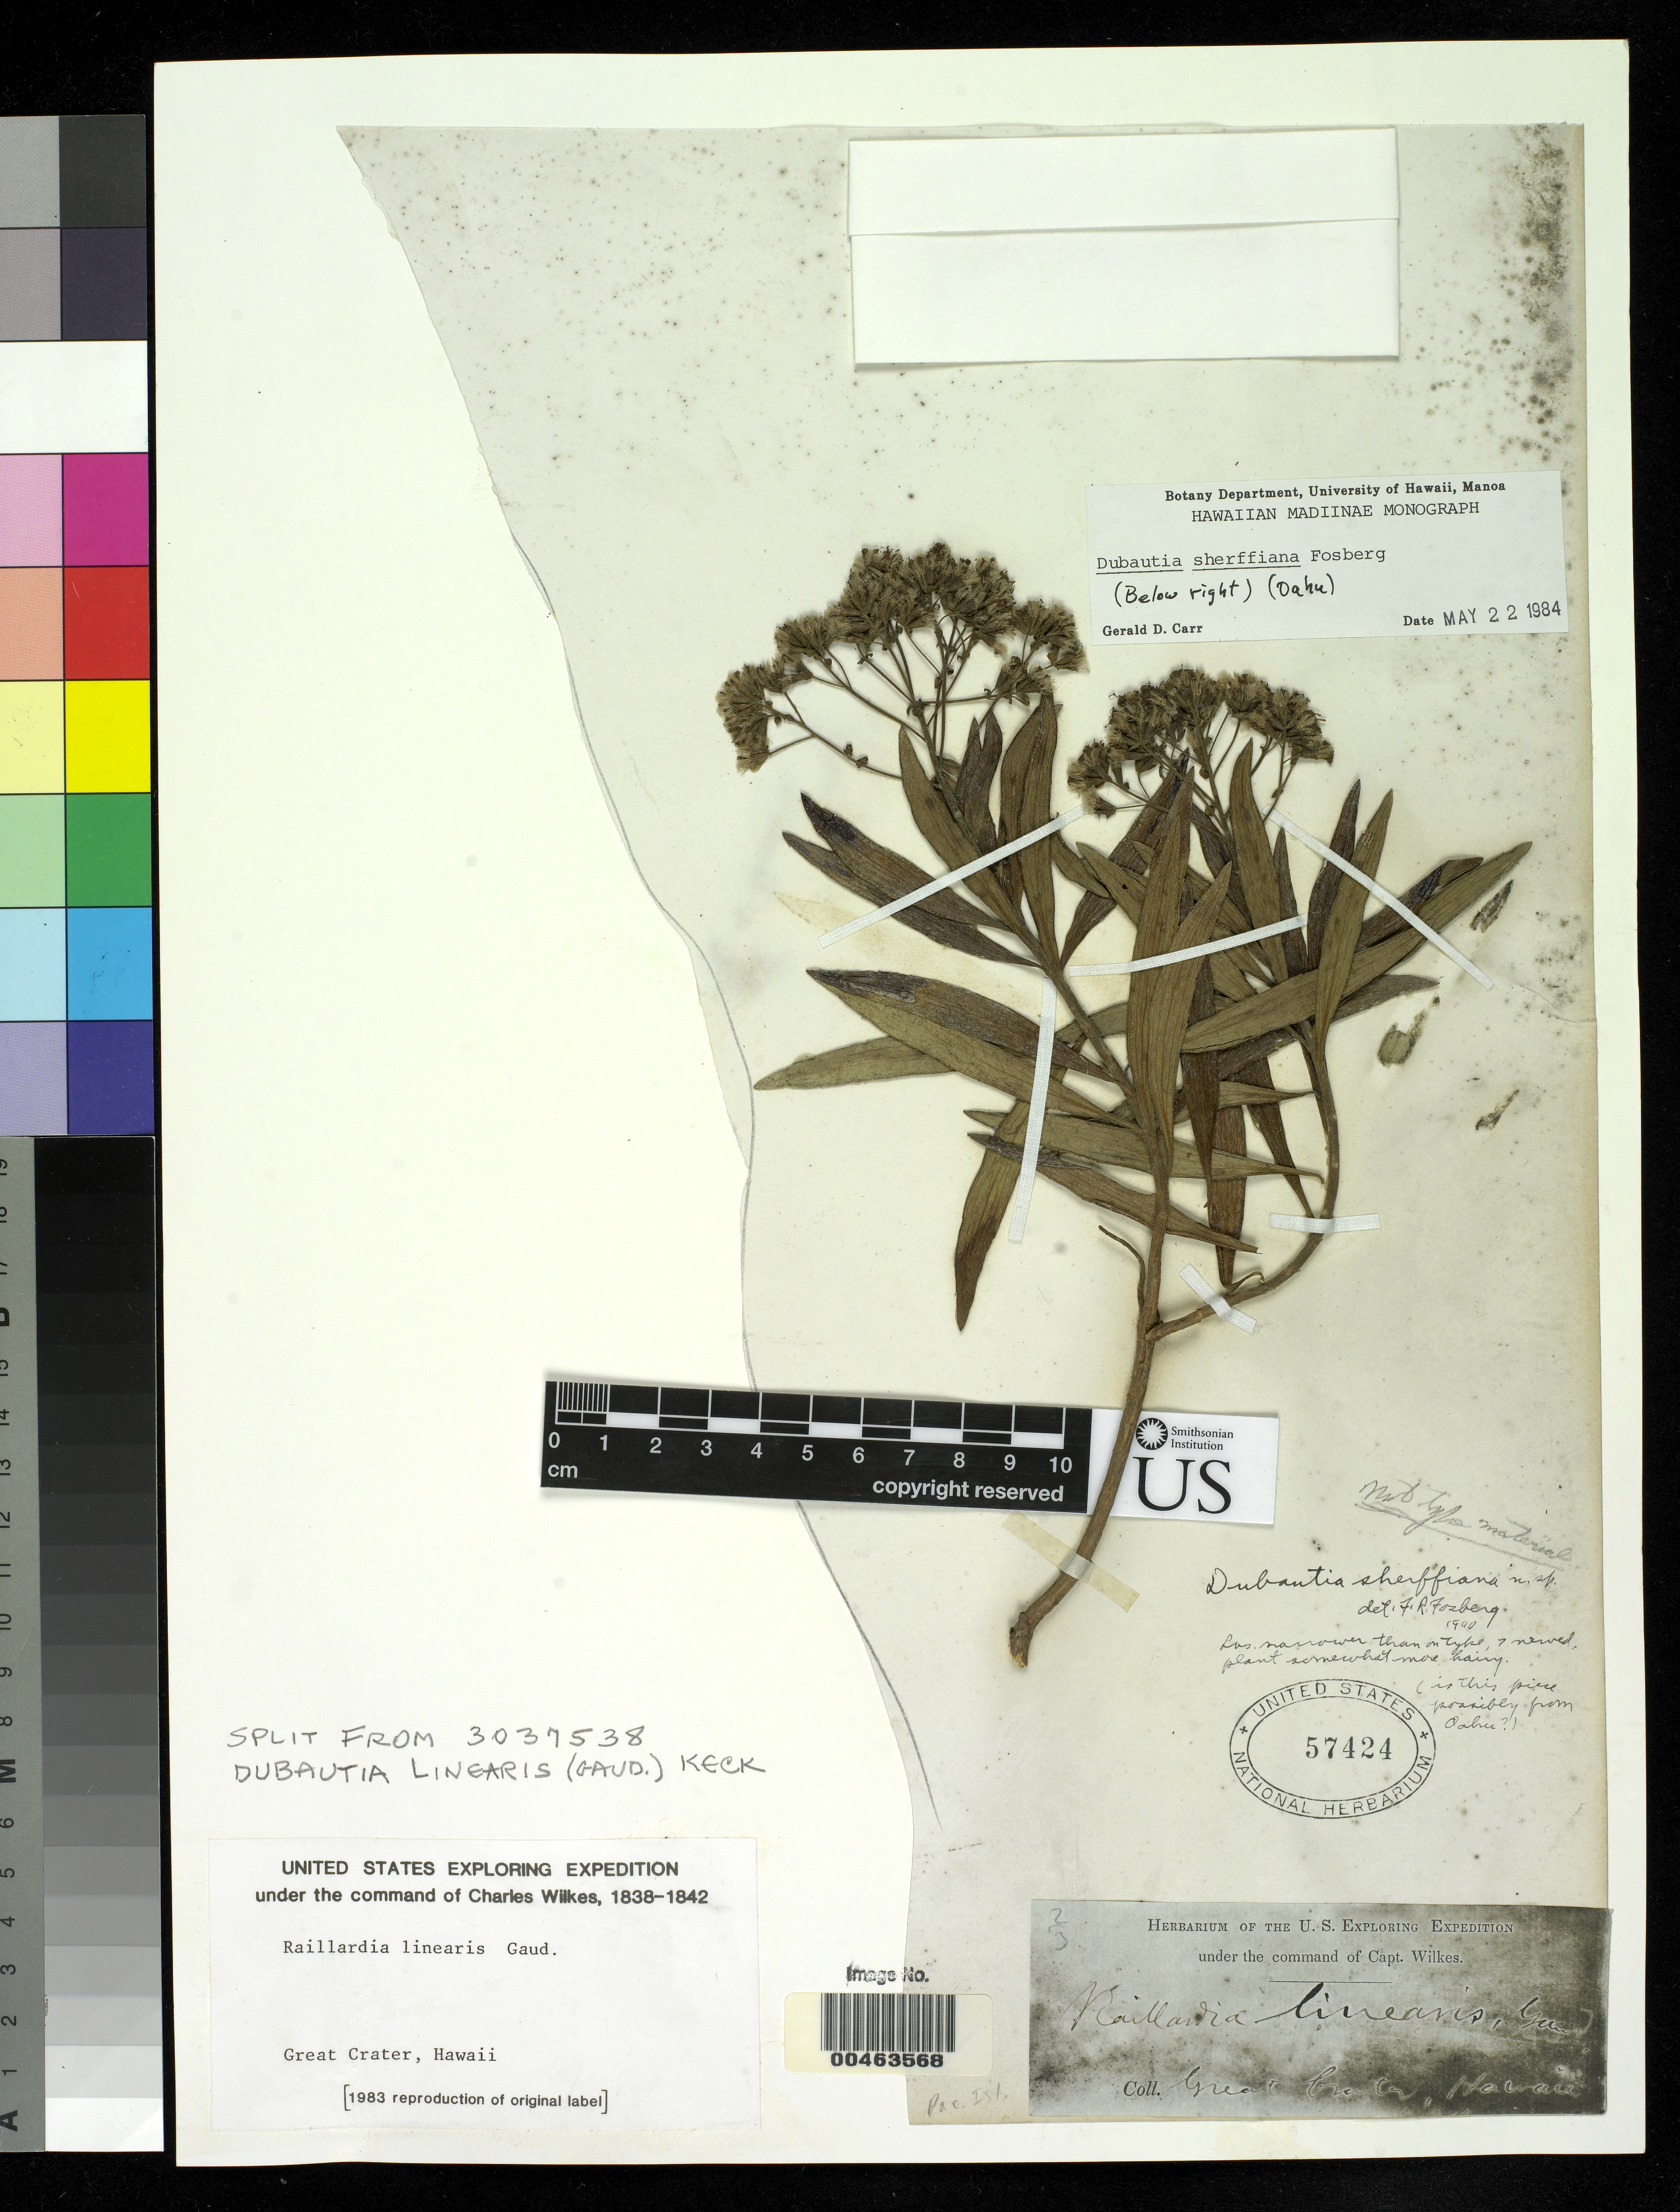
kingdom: Plantae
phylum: Tracheophyta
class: Magnoliopsida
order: Asterales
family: Asteraceae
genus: Dubautia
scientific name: Dubautia sherffiana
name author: Fosberg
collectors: Wilkes Explor. Exped.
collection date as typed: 1838 to -- --- 1842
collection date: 1838/1842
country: United States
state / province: Hawaii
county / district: Hawaii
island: Hawaii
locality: Great Crater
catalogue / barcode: US 57424